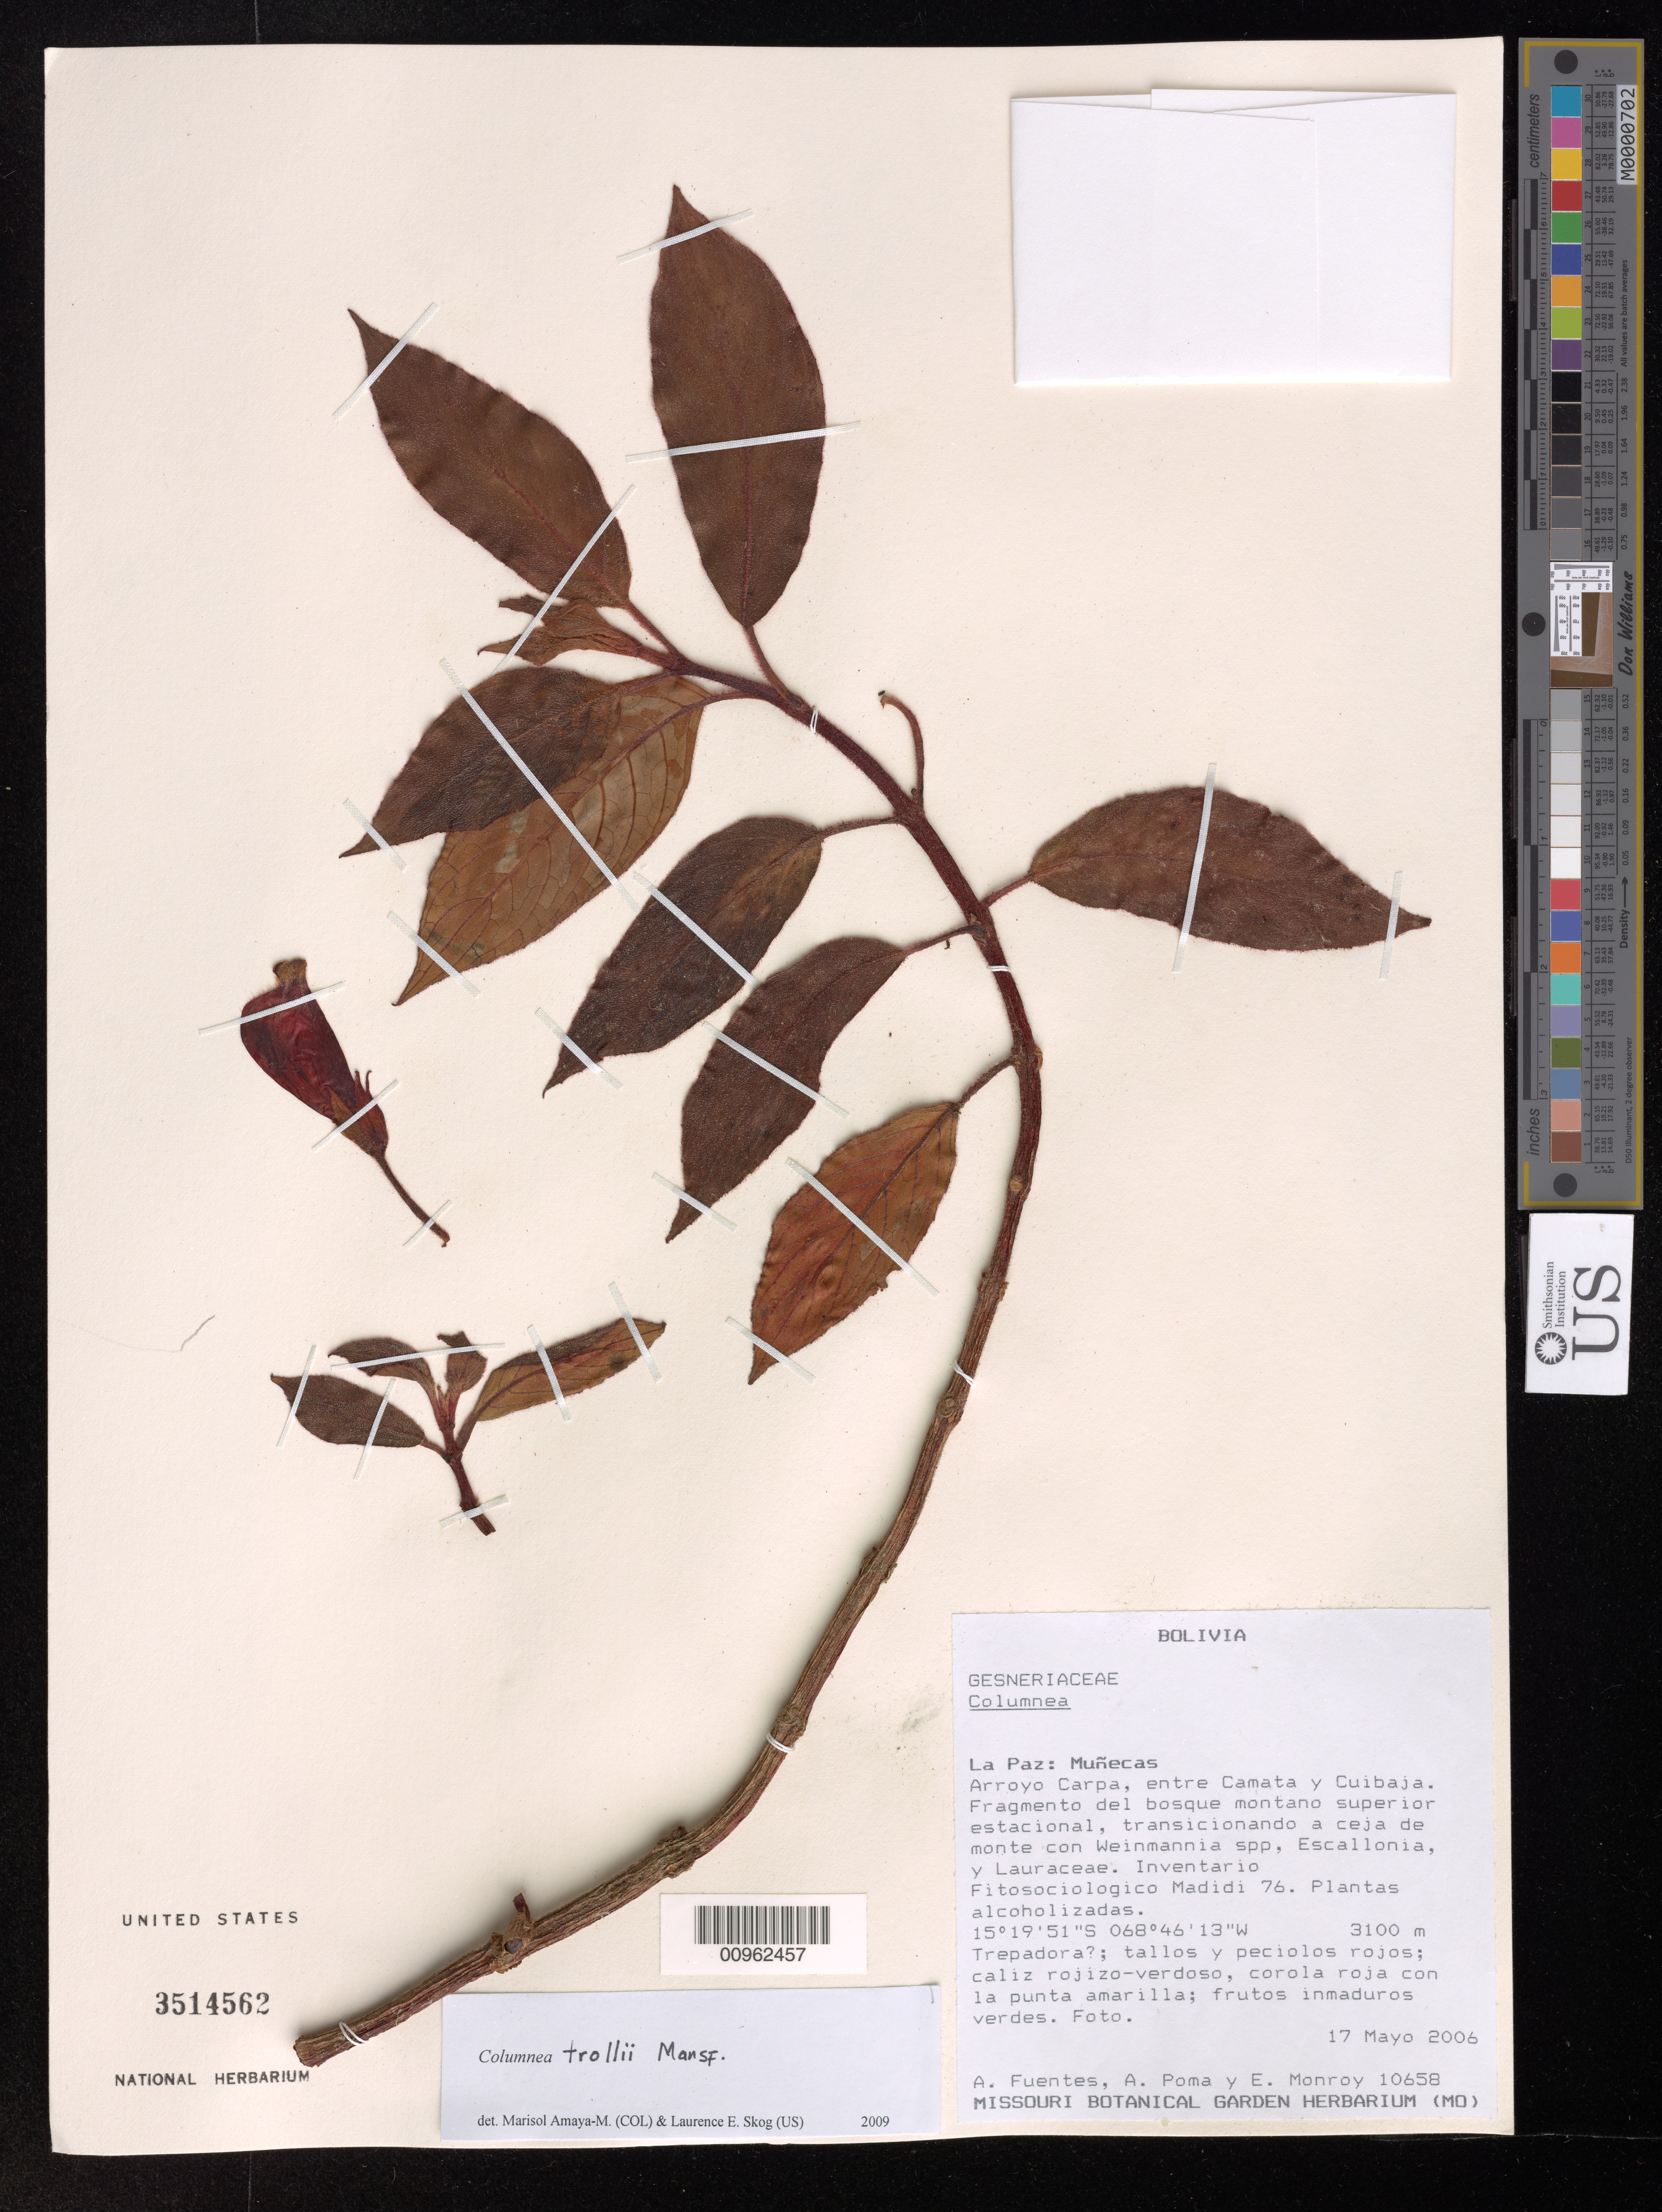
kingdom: Plantae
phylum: Tracheophyta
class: Magnoliopsida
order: Lamiales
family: Gesneriaceae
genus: Columnea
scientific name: Columnea trollii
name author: Mansf.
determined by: Amaya-Márquez, M.; Skog, Laurence E.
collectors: A. Fuentes, A. Poma & E. Monroy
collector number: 10658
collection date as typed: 17 May 2006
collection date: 2006-05-17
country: Bolivia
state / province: La Paz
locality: La Paz: Muñecas. Arroyo Carpa, entre Camata y Cuibaja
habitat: Fragmento del bosque montano superior estacional, transicionando a ceja de monte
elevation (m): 3100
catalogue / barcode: US 3514562